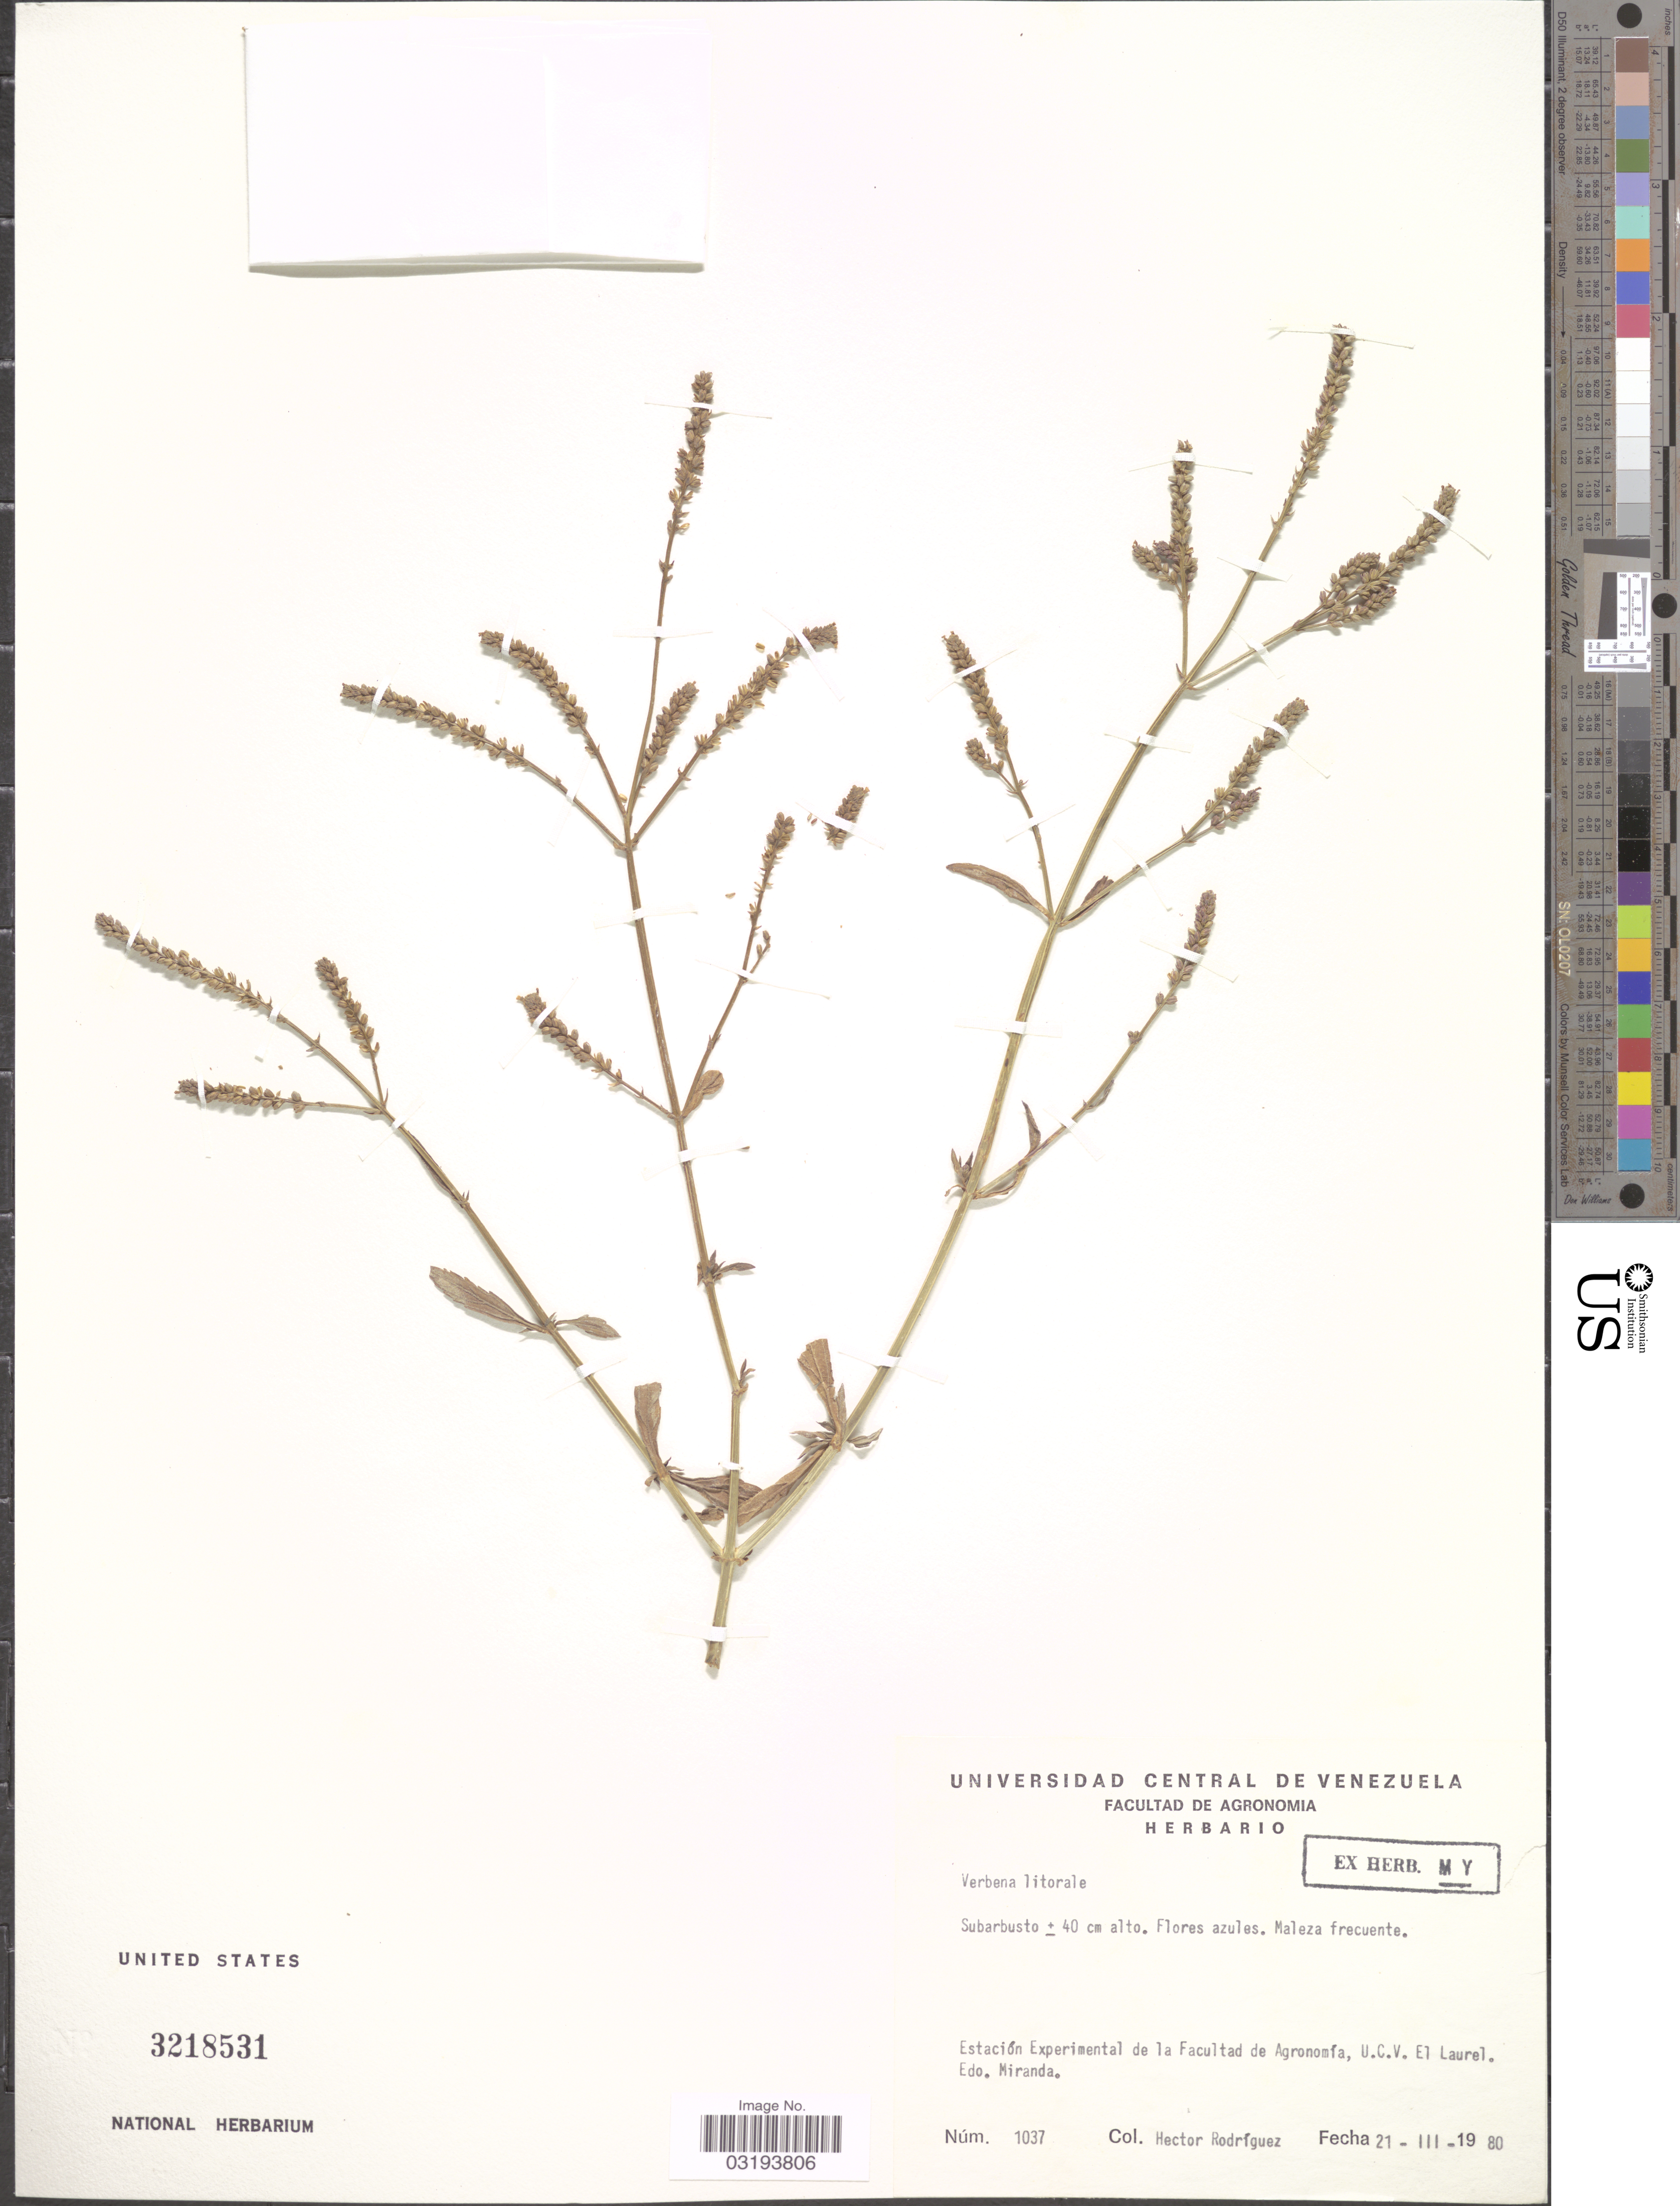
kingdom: Plantae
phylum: Tracheophyta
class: Magnoliopsida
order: Lamiales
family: Verbenaceae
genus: Verbena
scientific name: Verbena litoralis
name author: Kunth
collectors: H. Rodríguez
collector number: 1037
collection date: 1980-03-21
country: Venezuela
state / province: Miranda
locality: Estación Experimental de la Facultad de Agronomía, U.C.V. El Laurel.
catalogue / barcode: US 3218531